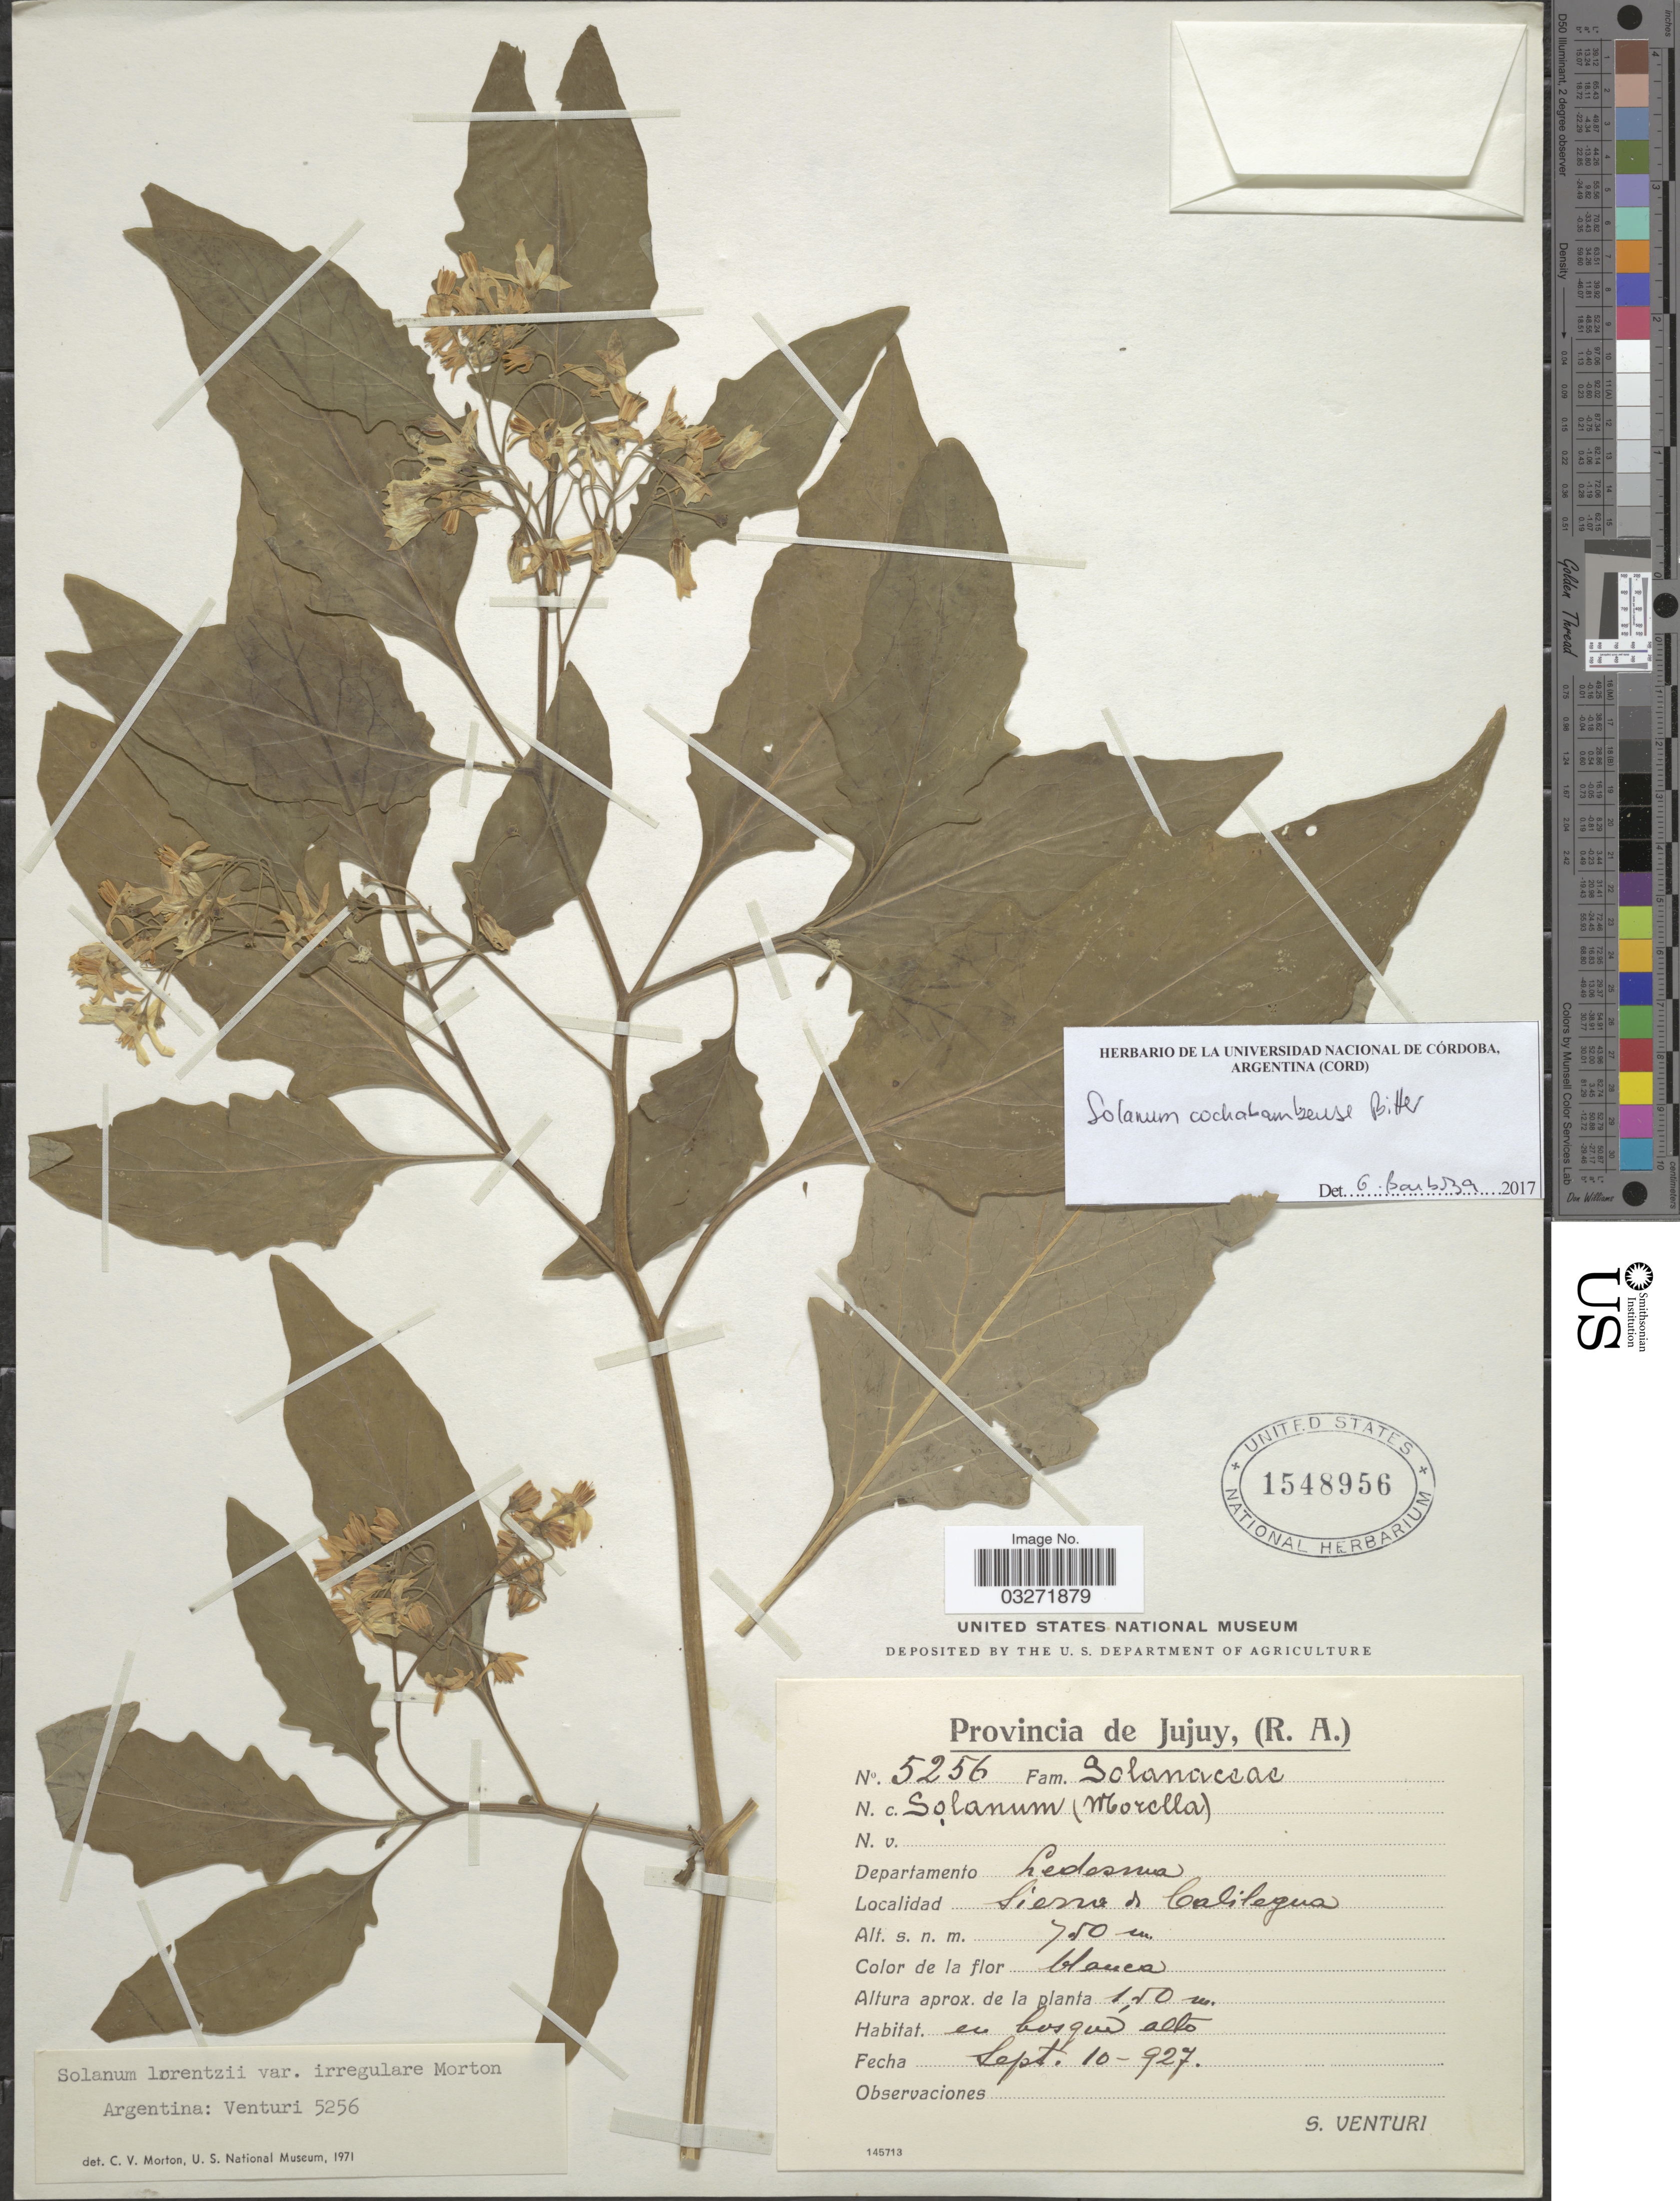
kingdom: Plantae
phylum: Tracheophyta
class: Magnoliopsida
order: Solanales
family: Solanaceae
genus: Solanum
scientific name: Solanum cochabambense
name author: Bitter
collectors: S. Venturi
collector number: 5256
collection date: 1927-09-10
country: Argentina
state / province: Jujuy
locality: Provincia de Jujuy, (R.A.). Departamento Ledesma. Sierra de Calilegua.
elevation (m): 750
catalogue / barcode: US 1548956